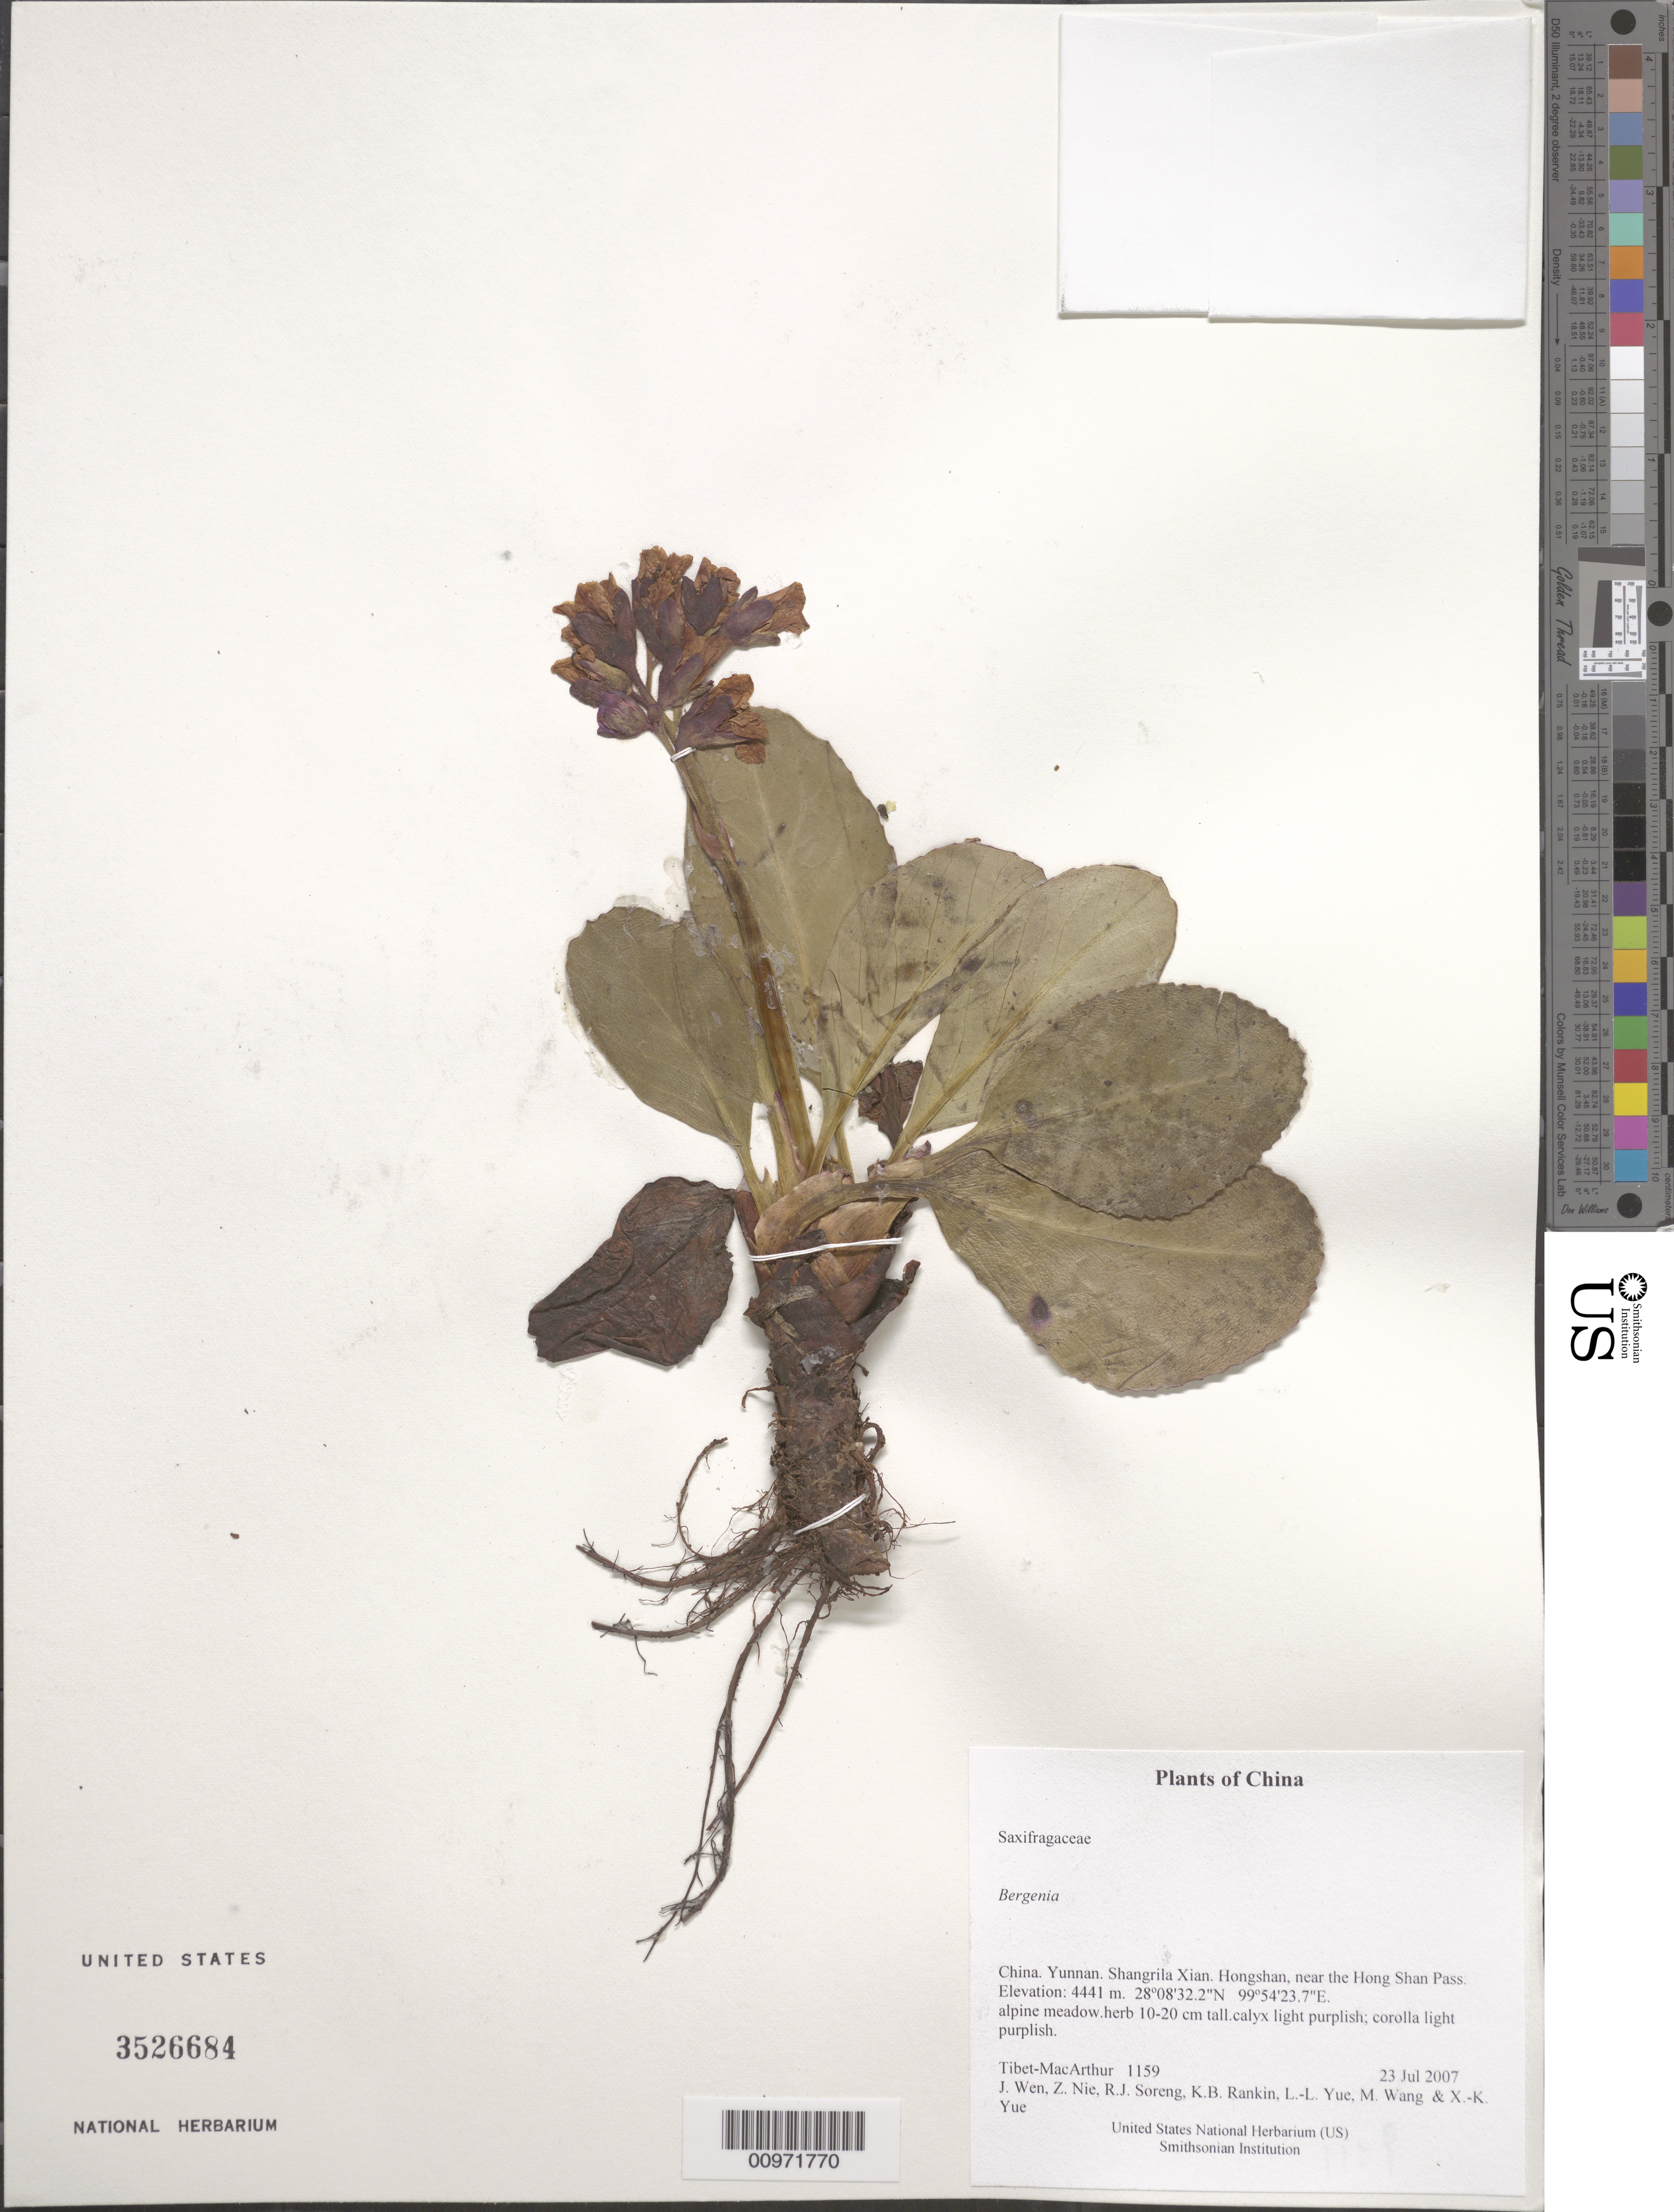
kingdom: Plantae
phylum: Tracheophyta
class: Magnoliopsida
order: Saxifragales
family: Saxifragaceae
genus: Bergenia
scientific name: Bergenia sp.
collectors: Tibet-MacArthur, J. Wen, Z. Nie, R. J. Soreng, K. Rankin, L. Yue, M. Wang & X. Yue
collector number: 1159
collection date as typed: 23 Jul 2007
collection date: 2007-07-23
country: China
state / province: Yunnan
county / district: Shangrila Xian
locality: Hongshan, near the Hong Shan Pass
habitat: alpine meadow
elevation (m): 4441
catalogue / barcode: US 3526684